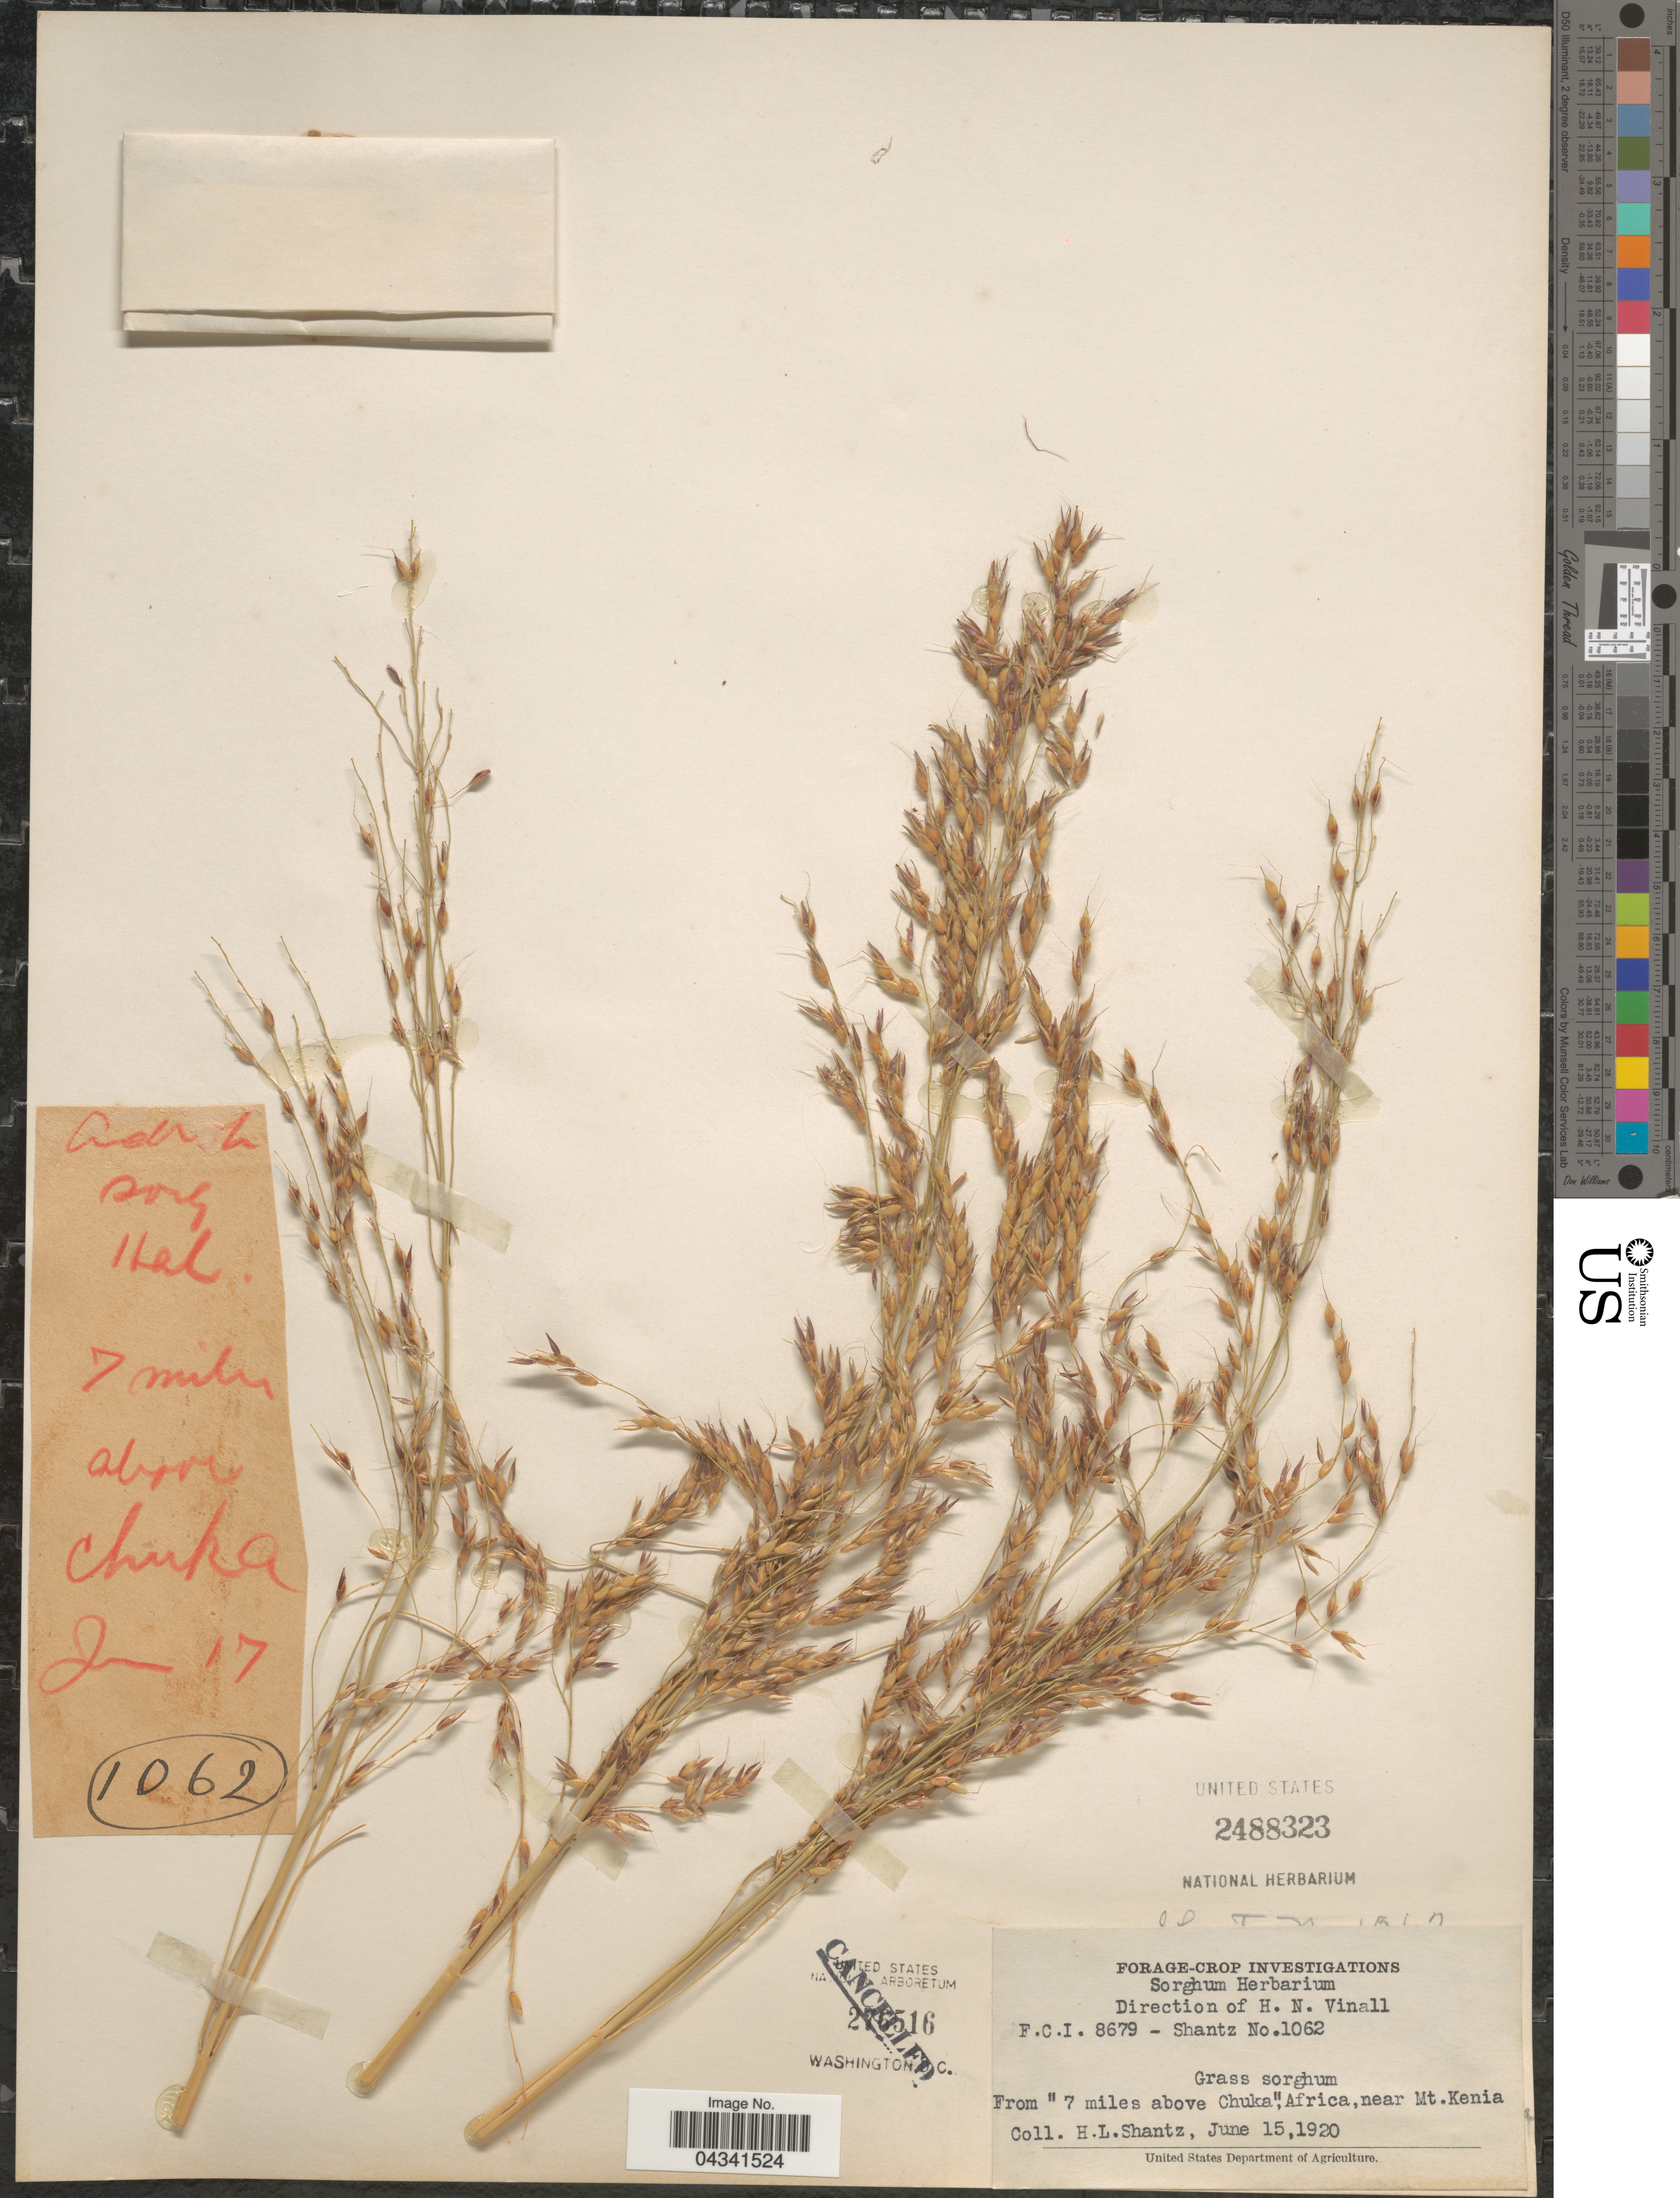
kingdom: Plantae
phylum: Tracheophyta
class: Liliopsida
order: Poales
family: Poaceae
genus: Sorghum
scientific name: Sorghum sp.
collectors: H. Shantz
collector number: F.C.I.8679/1062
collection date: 1920-06-15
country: Kenya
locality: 7 miles above Chuka, Africa, near Mt. Kenia.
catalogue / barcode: US 2488323